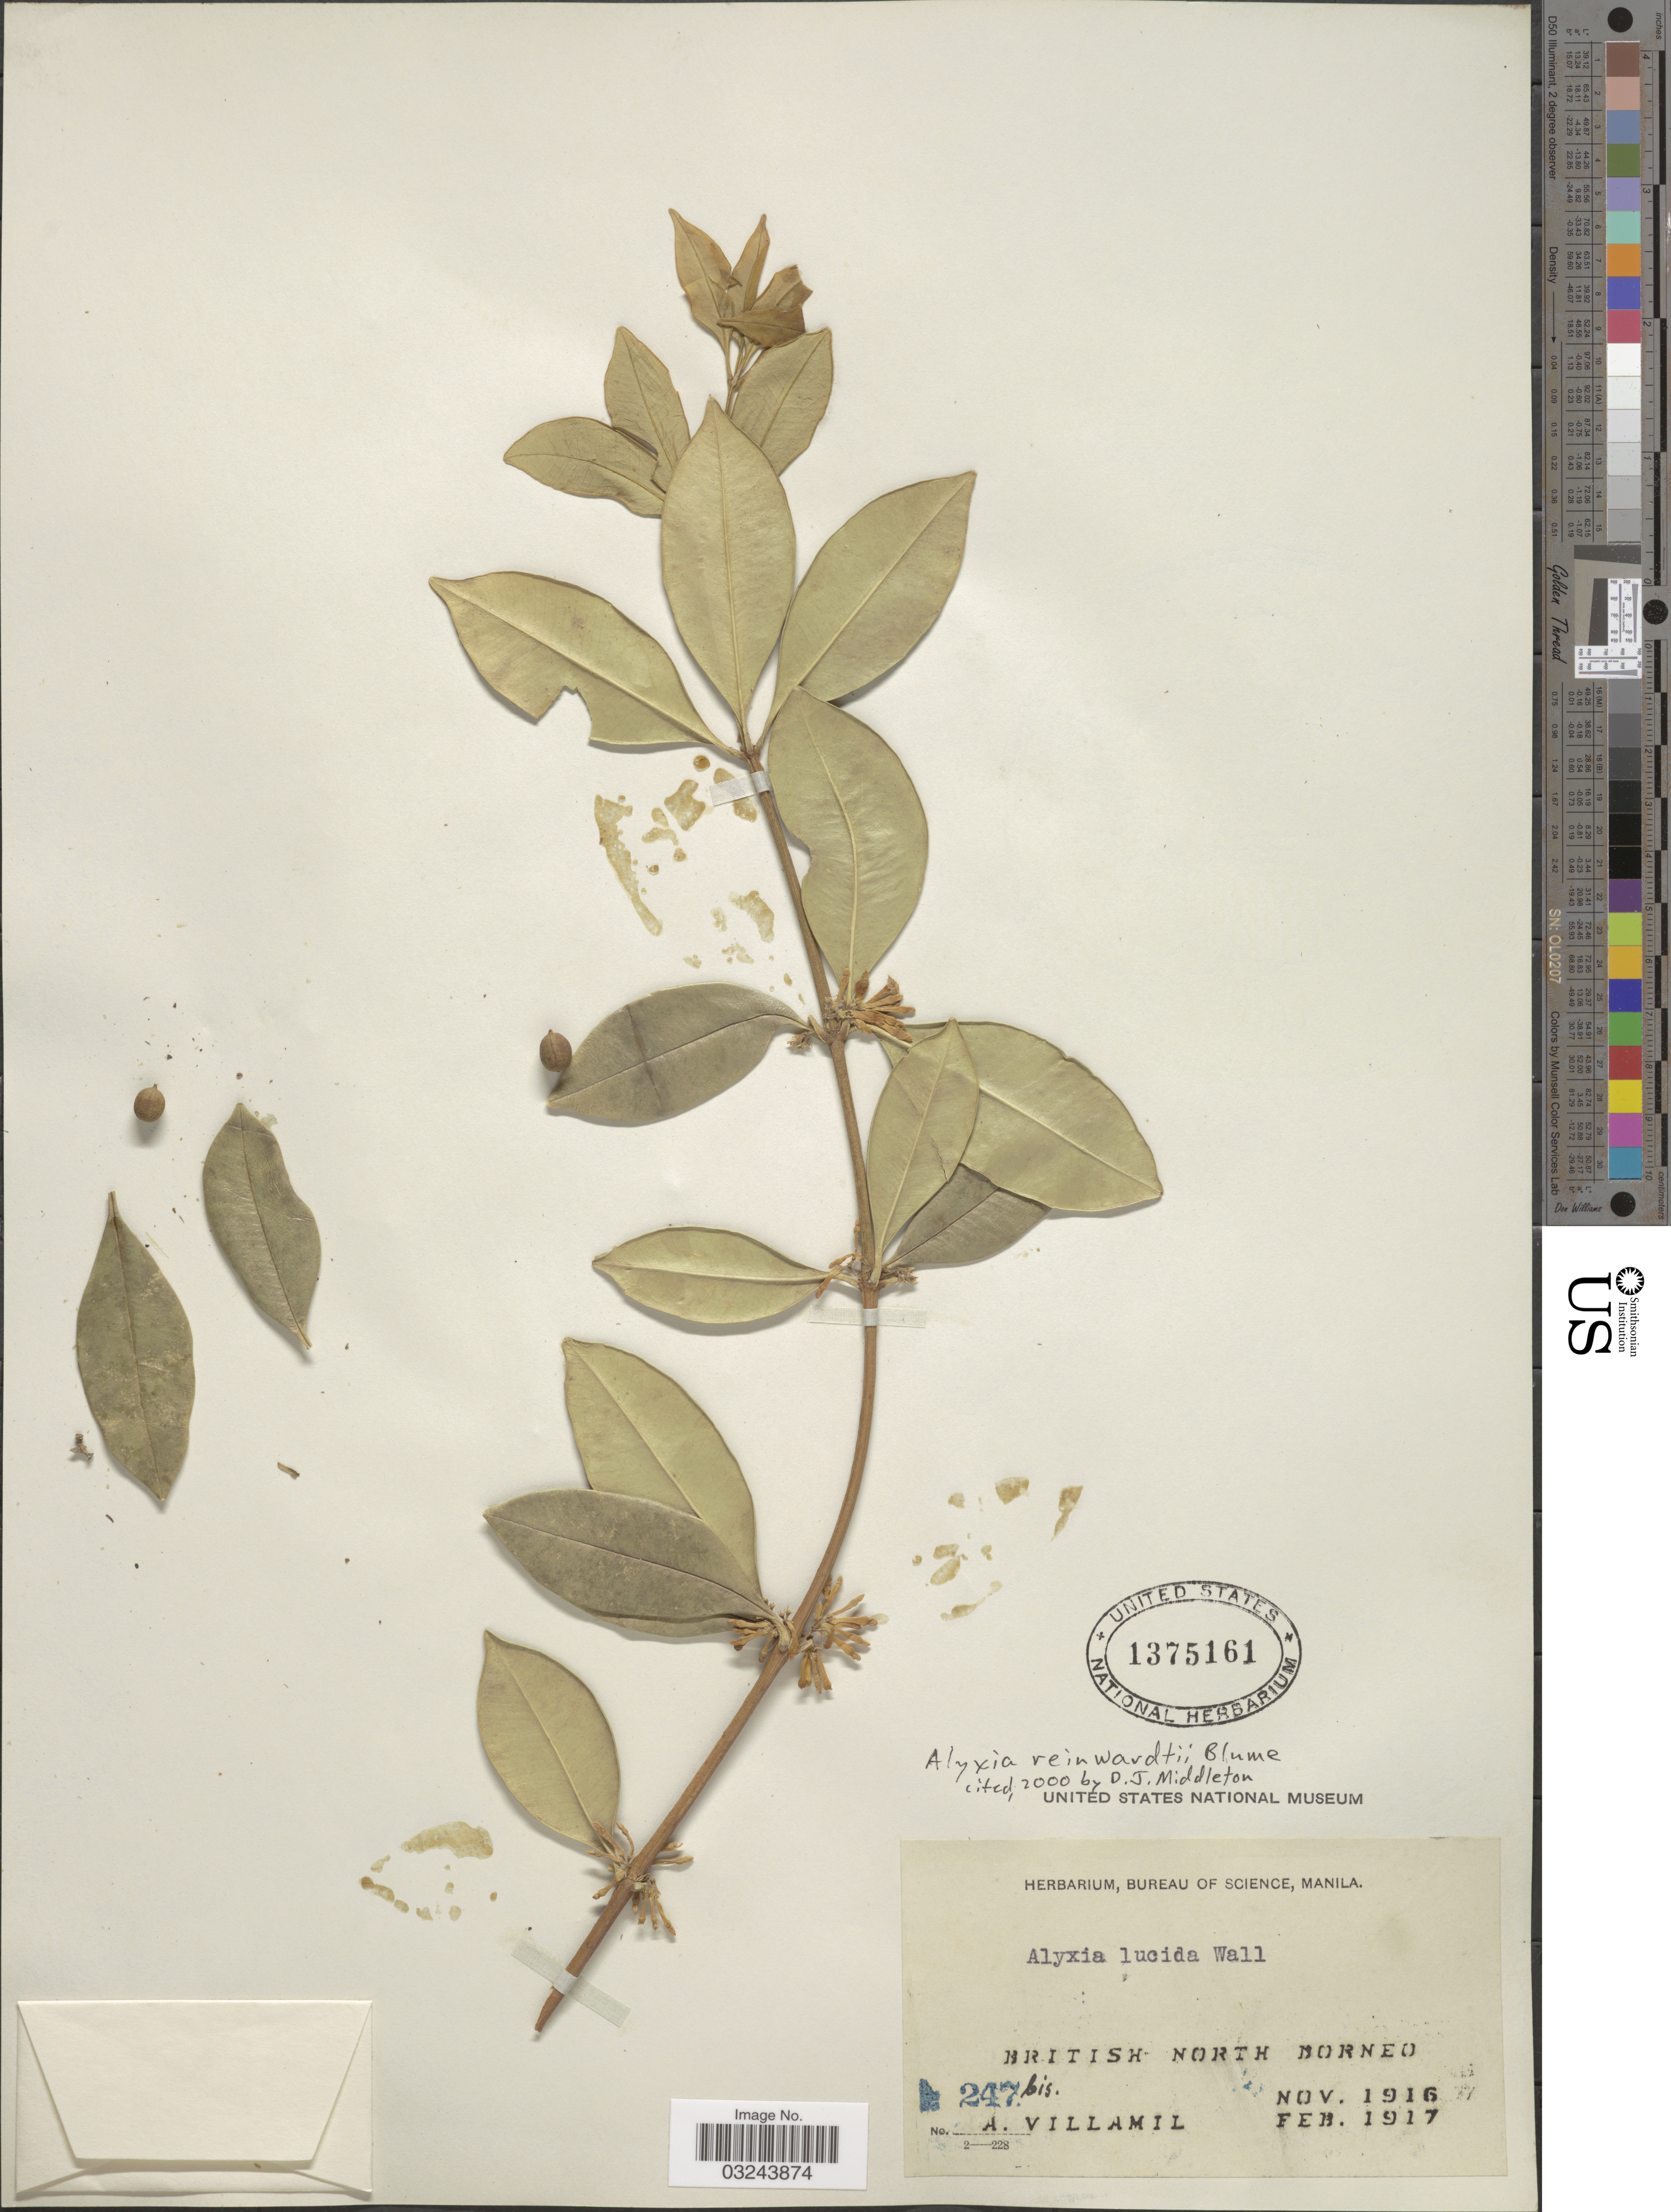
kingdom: Plantae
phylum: Tracheophyta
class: Magnoliopsida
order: Gentianales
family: Apocynaceae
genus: Alyxia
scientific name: Alyxia reinwardtii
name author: Blume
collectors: A. Villamil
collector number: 247bis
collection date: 1916-11/1917-02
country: Malaysia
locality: British North Borneo.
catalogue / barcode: US 1375161